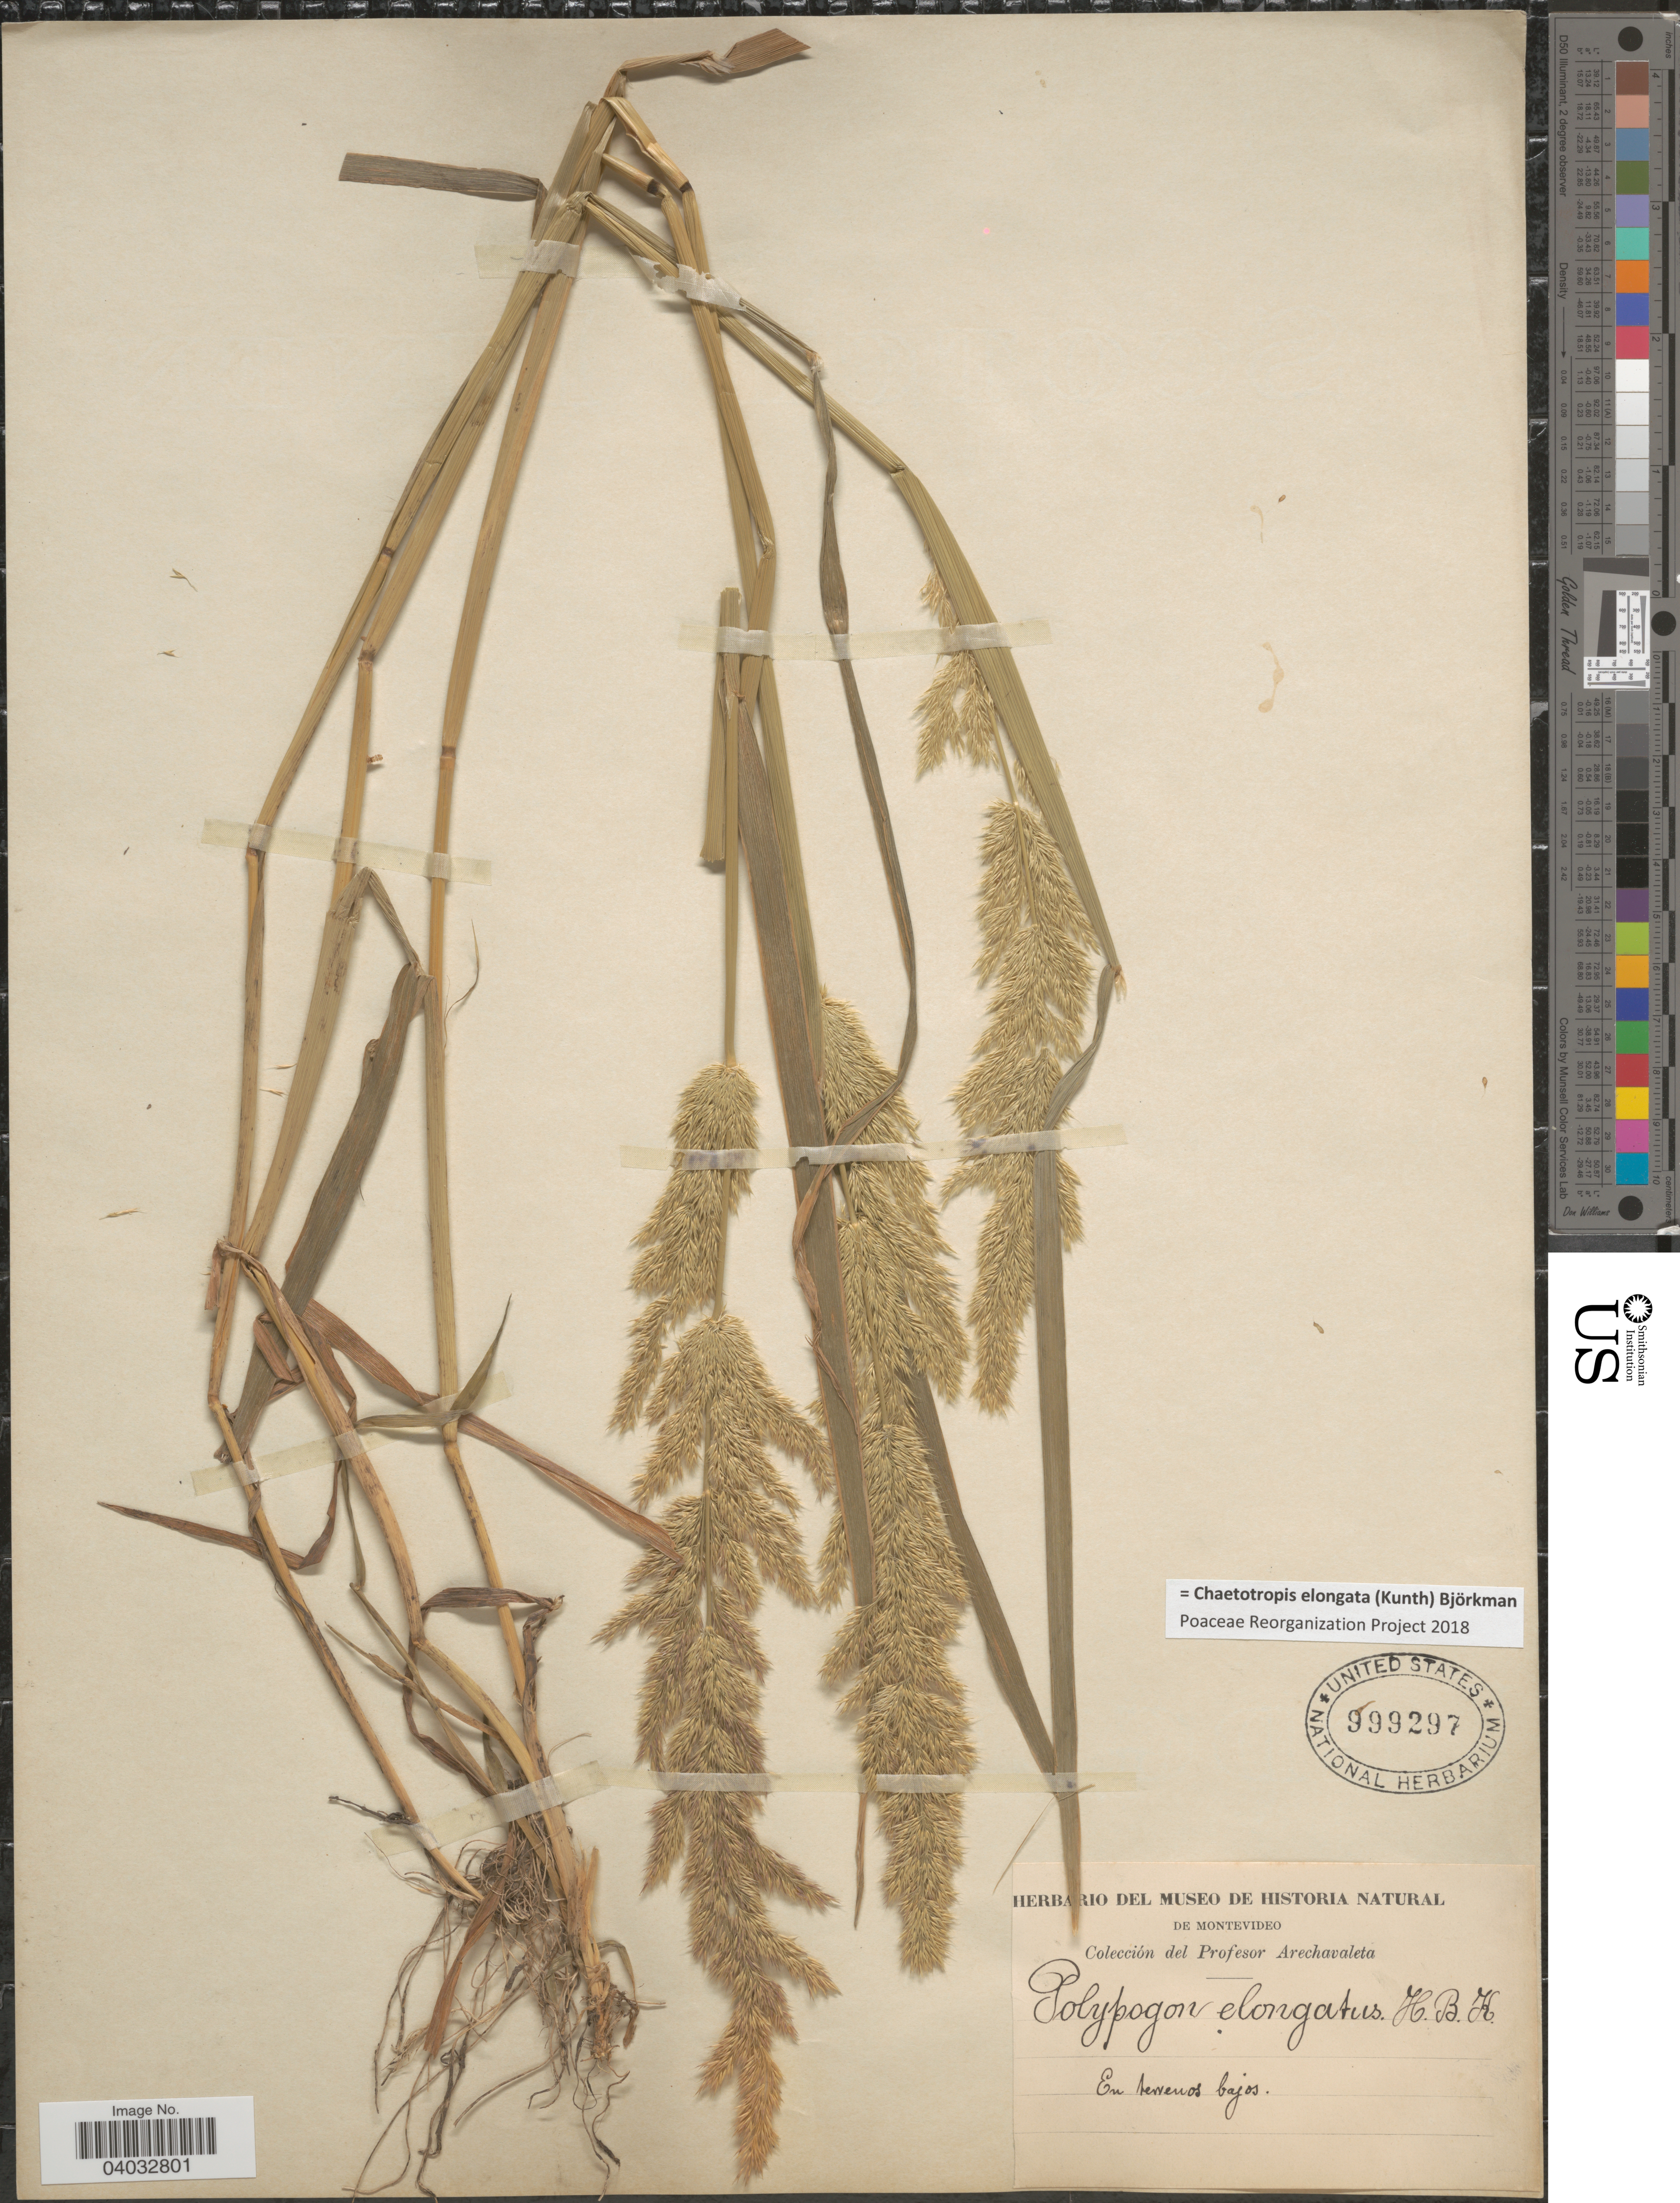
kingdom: Plantae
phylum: Tracheophyta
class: Liliopsida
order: Poales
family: Poaceae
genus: Chaetotropis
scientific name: Chaetotropis elongata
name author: (Kunth) Björkman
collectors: Arechavaleta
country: Uruguay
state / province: Montevideo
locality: En terrenos bajos.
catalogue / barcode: US 999297